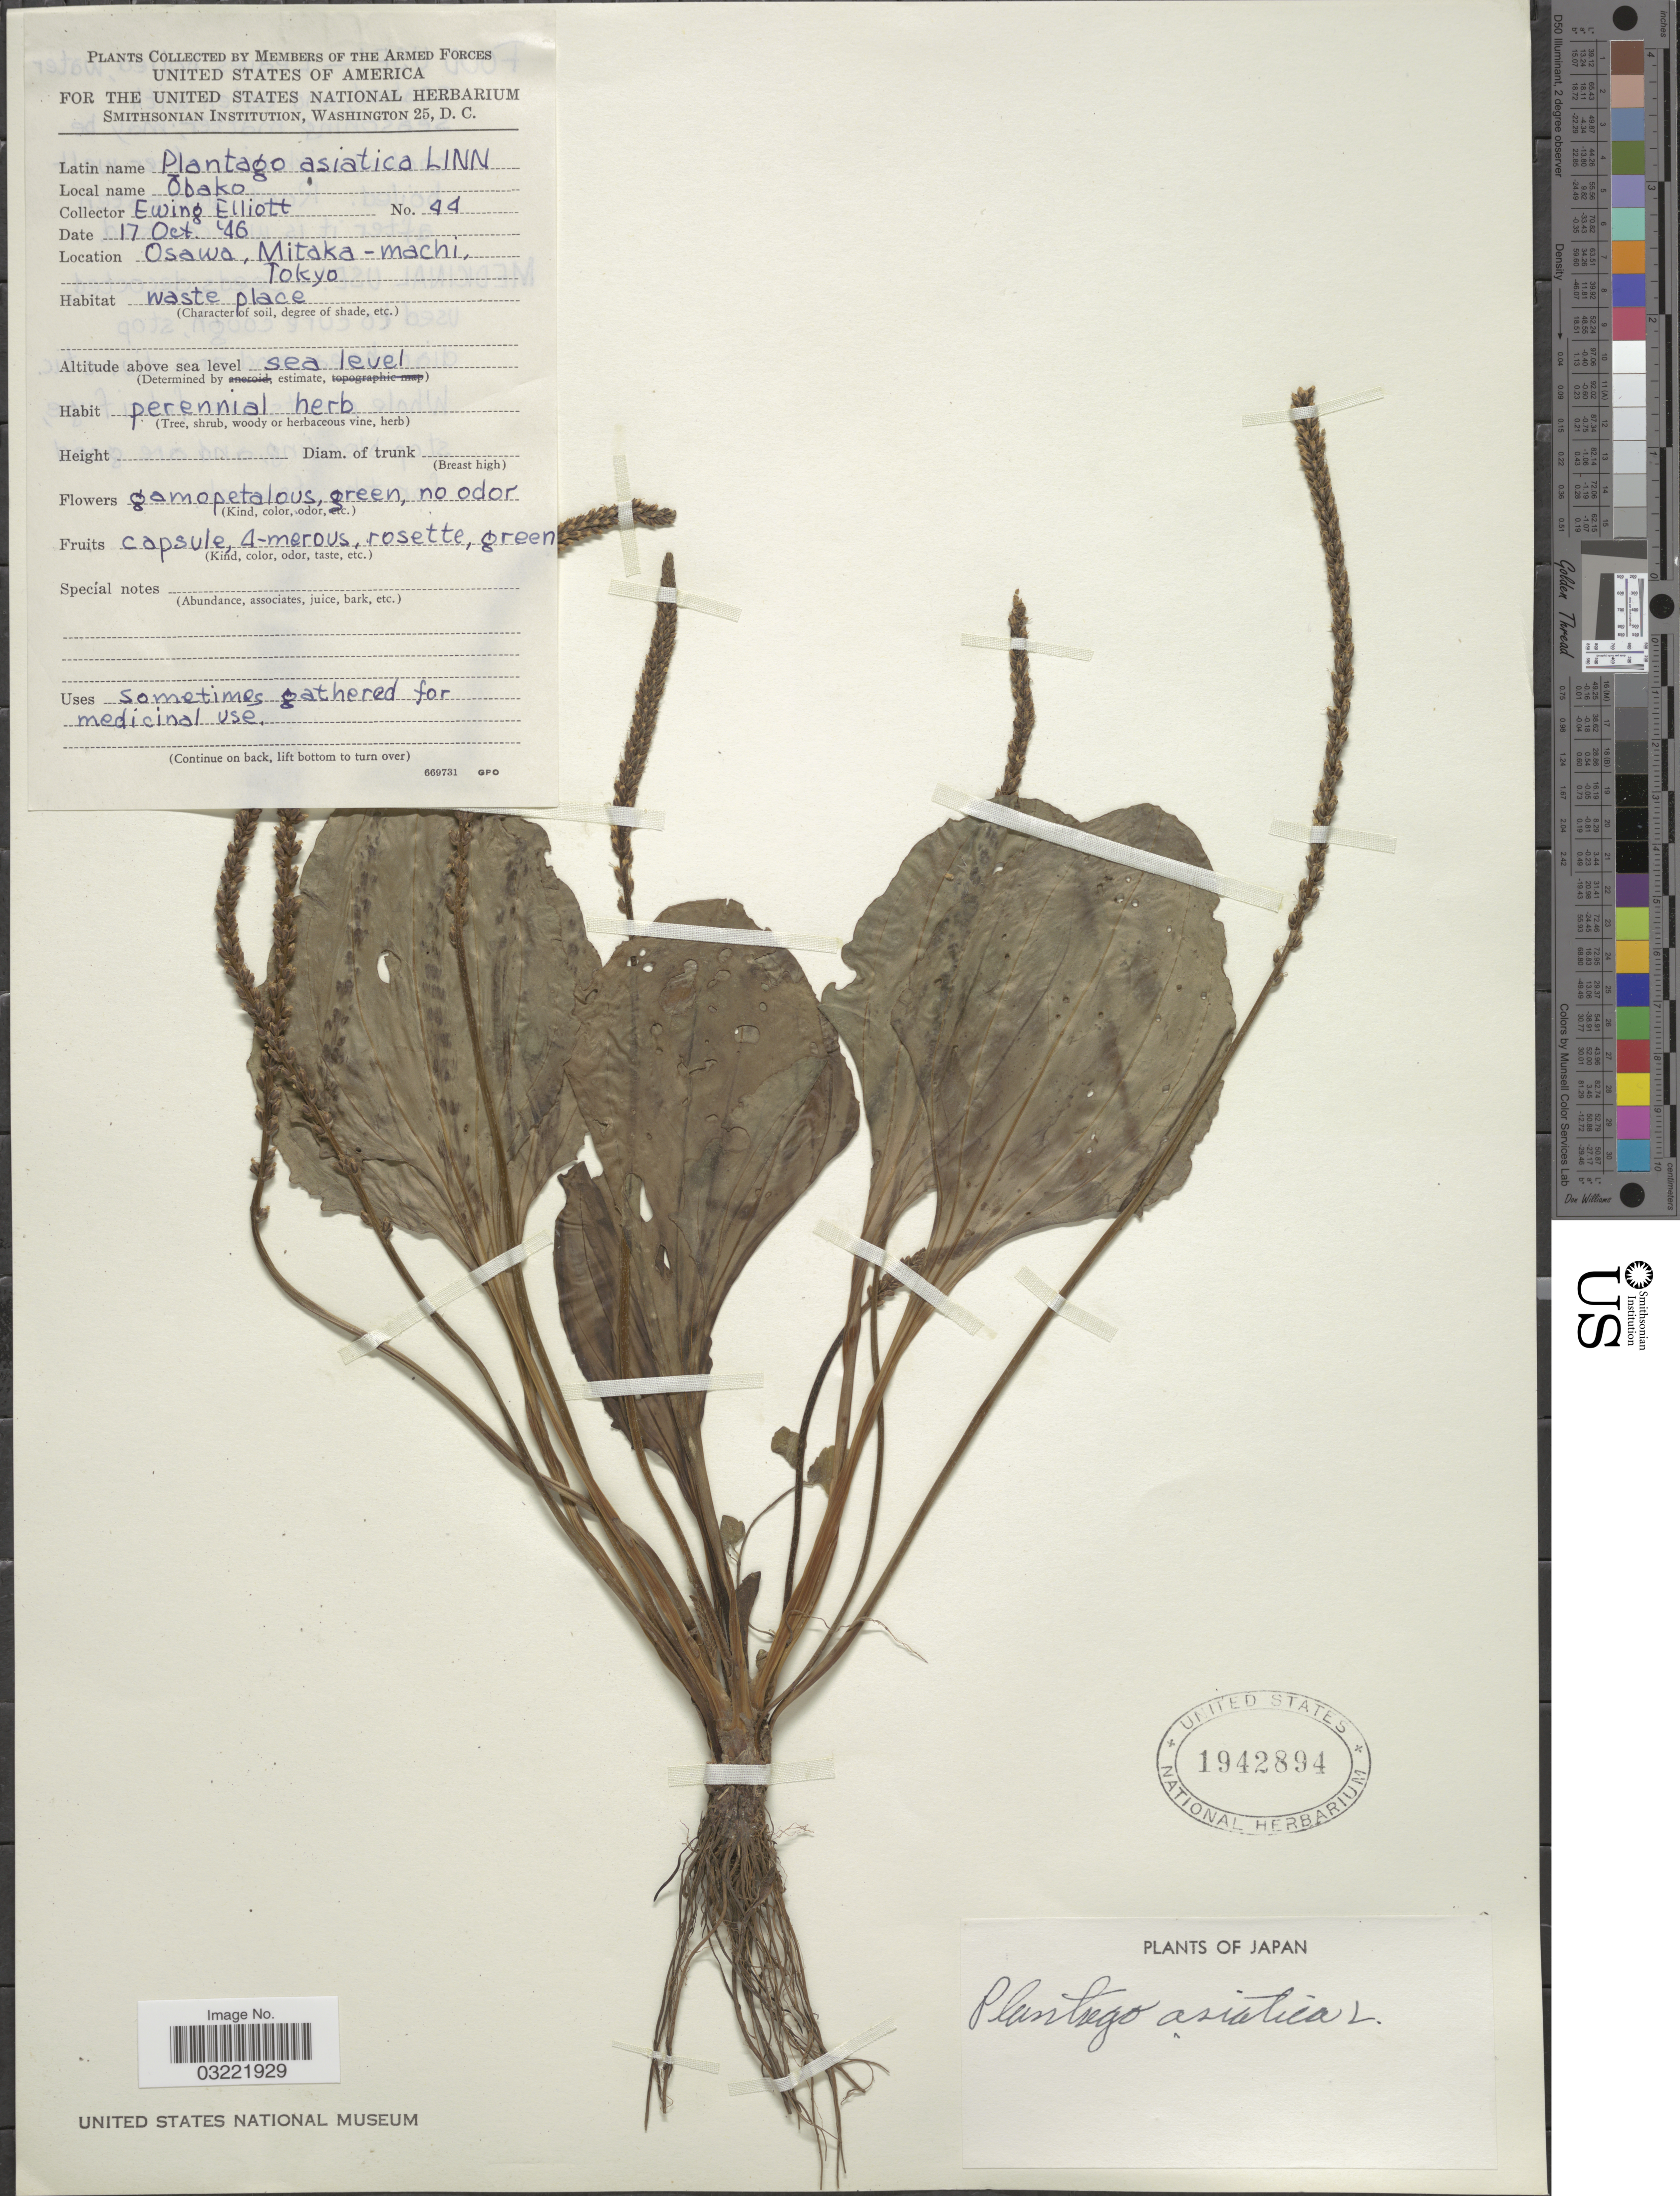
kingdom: Plantae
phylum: Tracheophyta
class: Magnoliopsida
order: Lamiales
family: Plantaginaceae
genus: Plantago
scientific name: Plantago asiatica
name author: L.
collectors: E. Elliott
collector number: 44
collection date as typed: Transcribed d/m/y: 17/10/46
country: Japan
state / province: Tokyo, Federal City of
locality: Osawa, Mitaka-machi, Tokyo.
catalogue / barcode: US 1942894